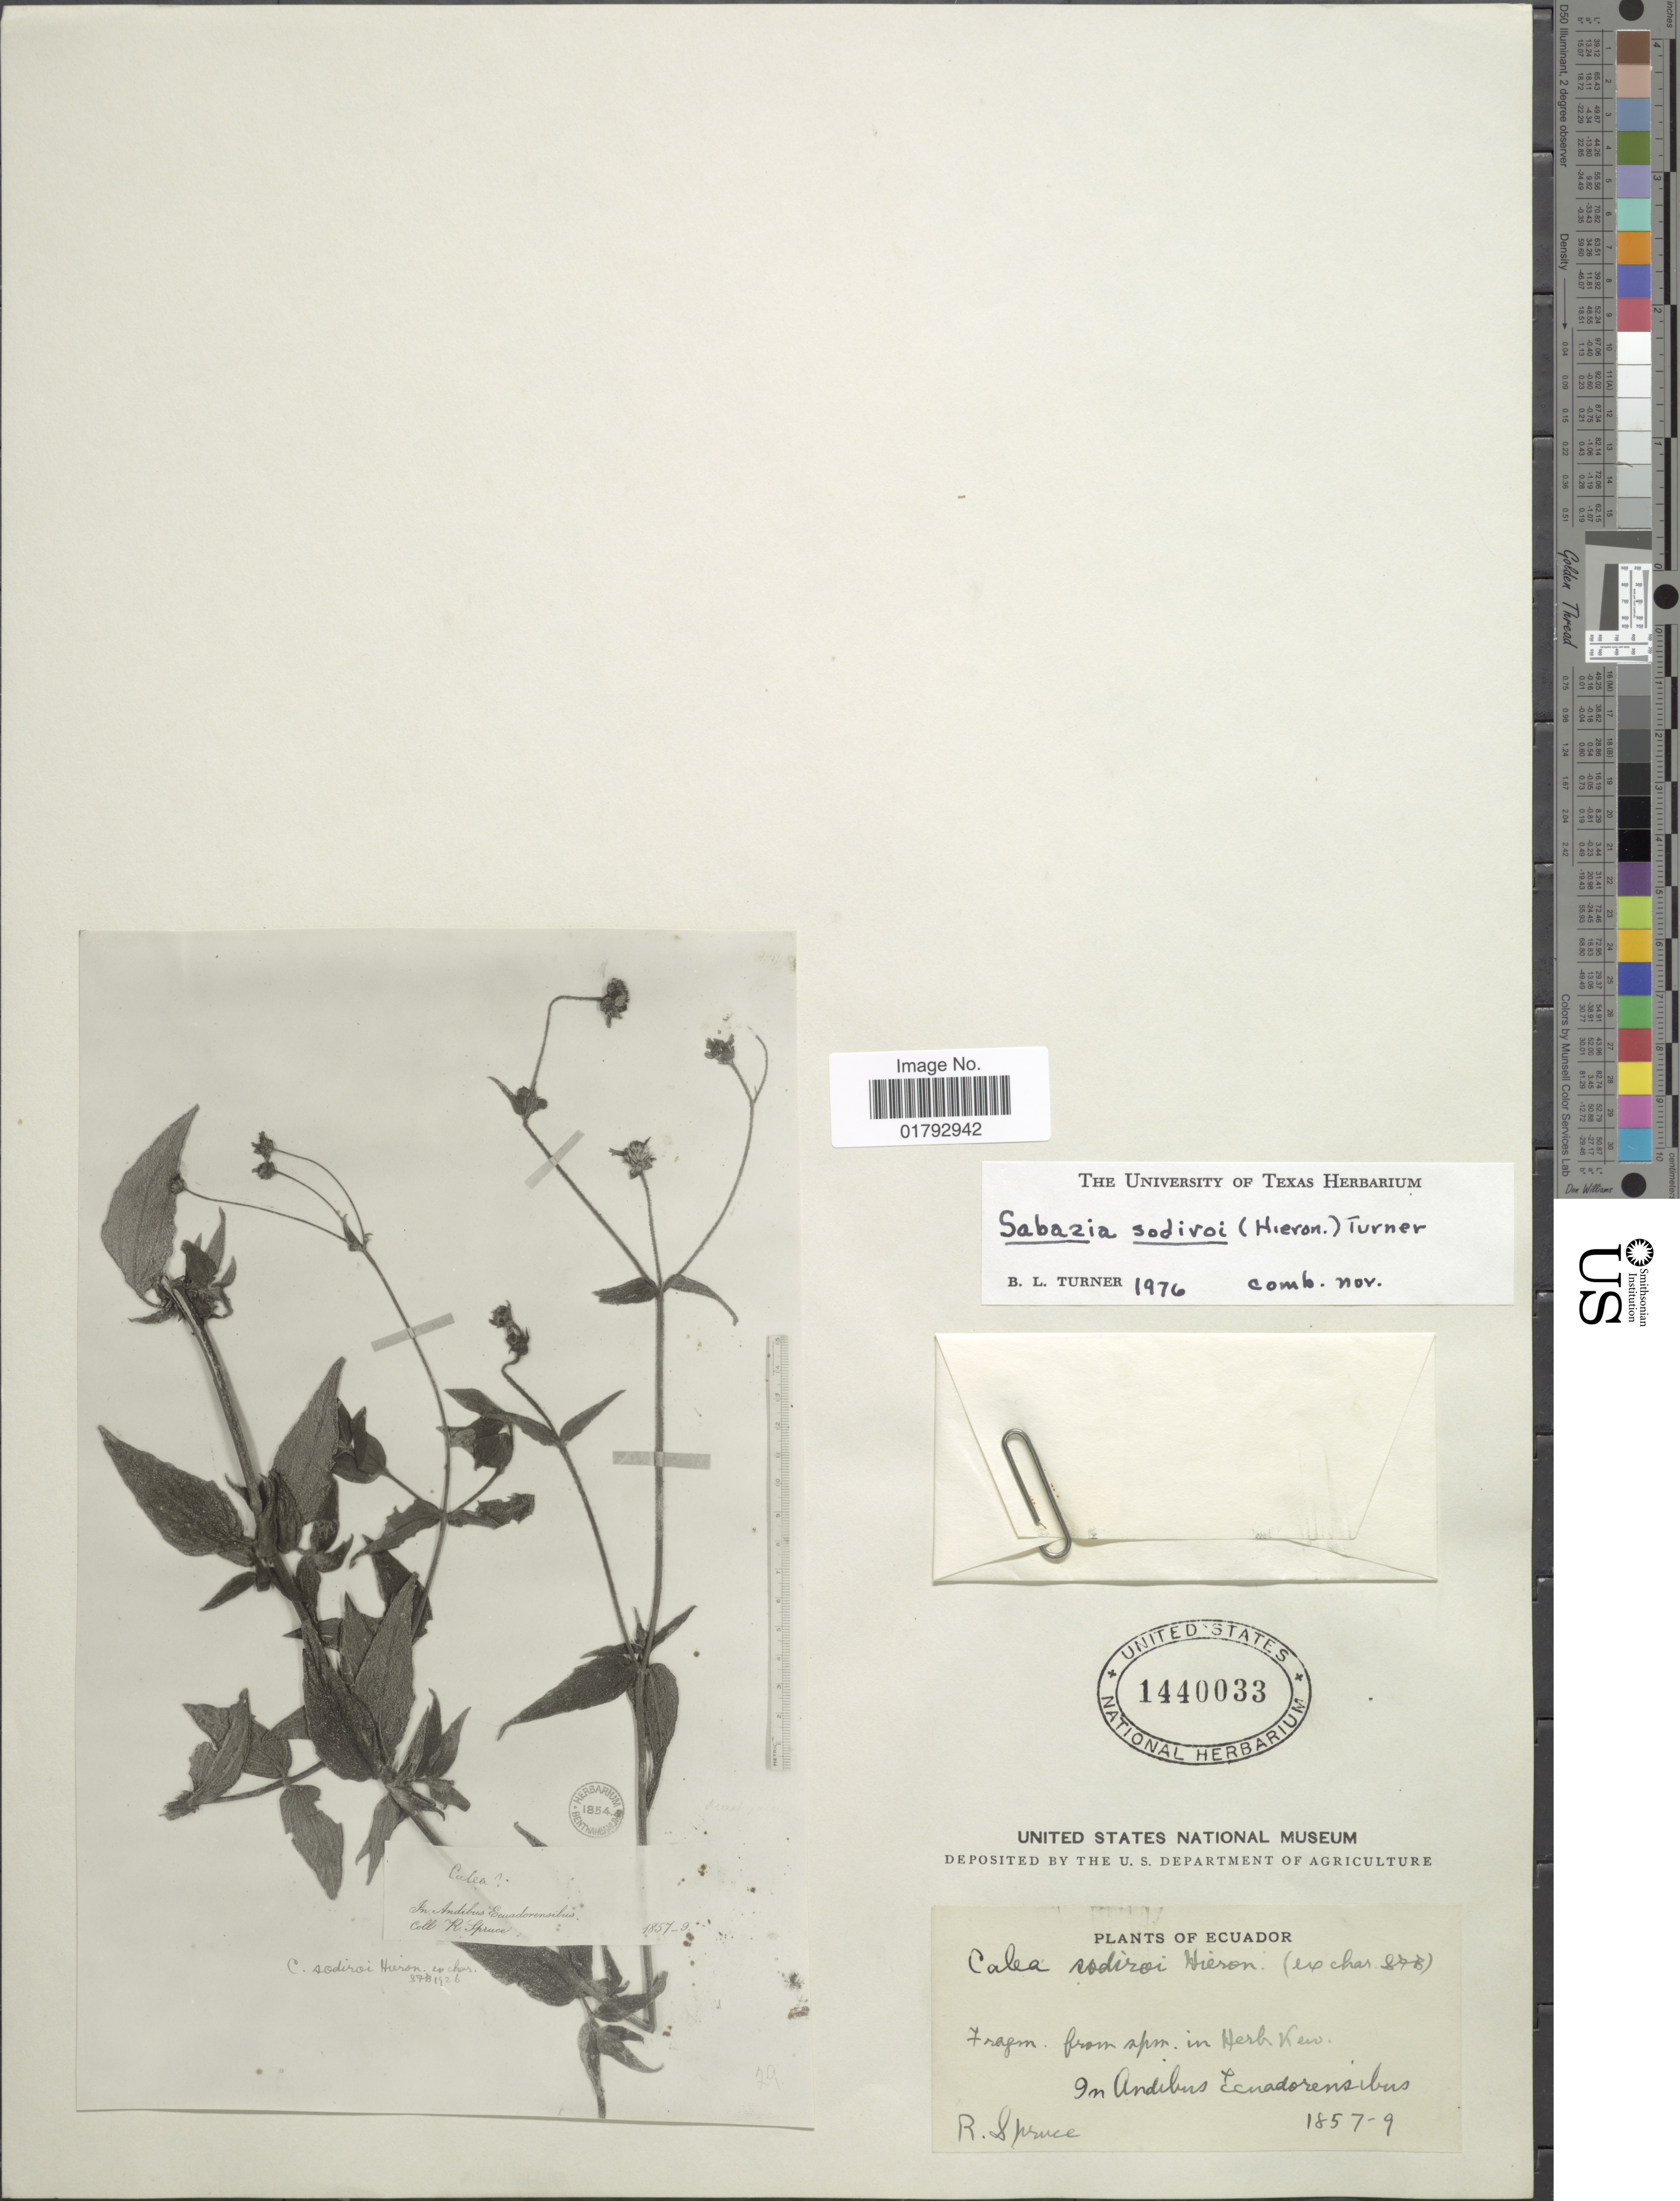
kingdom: Plantae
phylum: Tracheophyta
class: Magnoliopsida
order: Asterales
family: Asteraceae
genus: Alloispermum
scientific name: Alloispermum sodiroi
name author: (Hieron.) H. Rob.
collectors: R. Spruce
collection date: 1857/1859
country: Ecuador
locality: In Andibus Ecuadorensibus.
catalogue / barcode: US 1440033